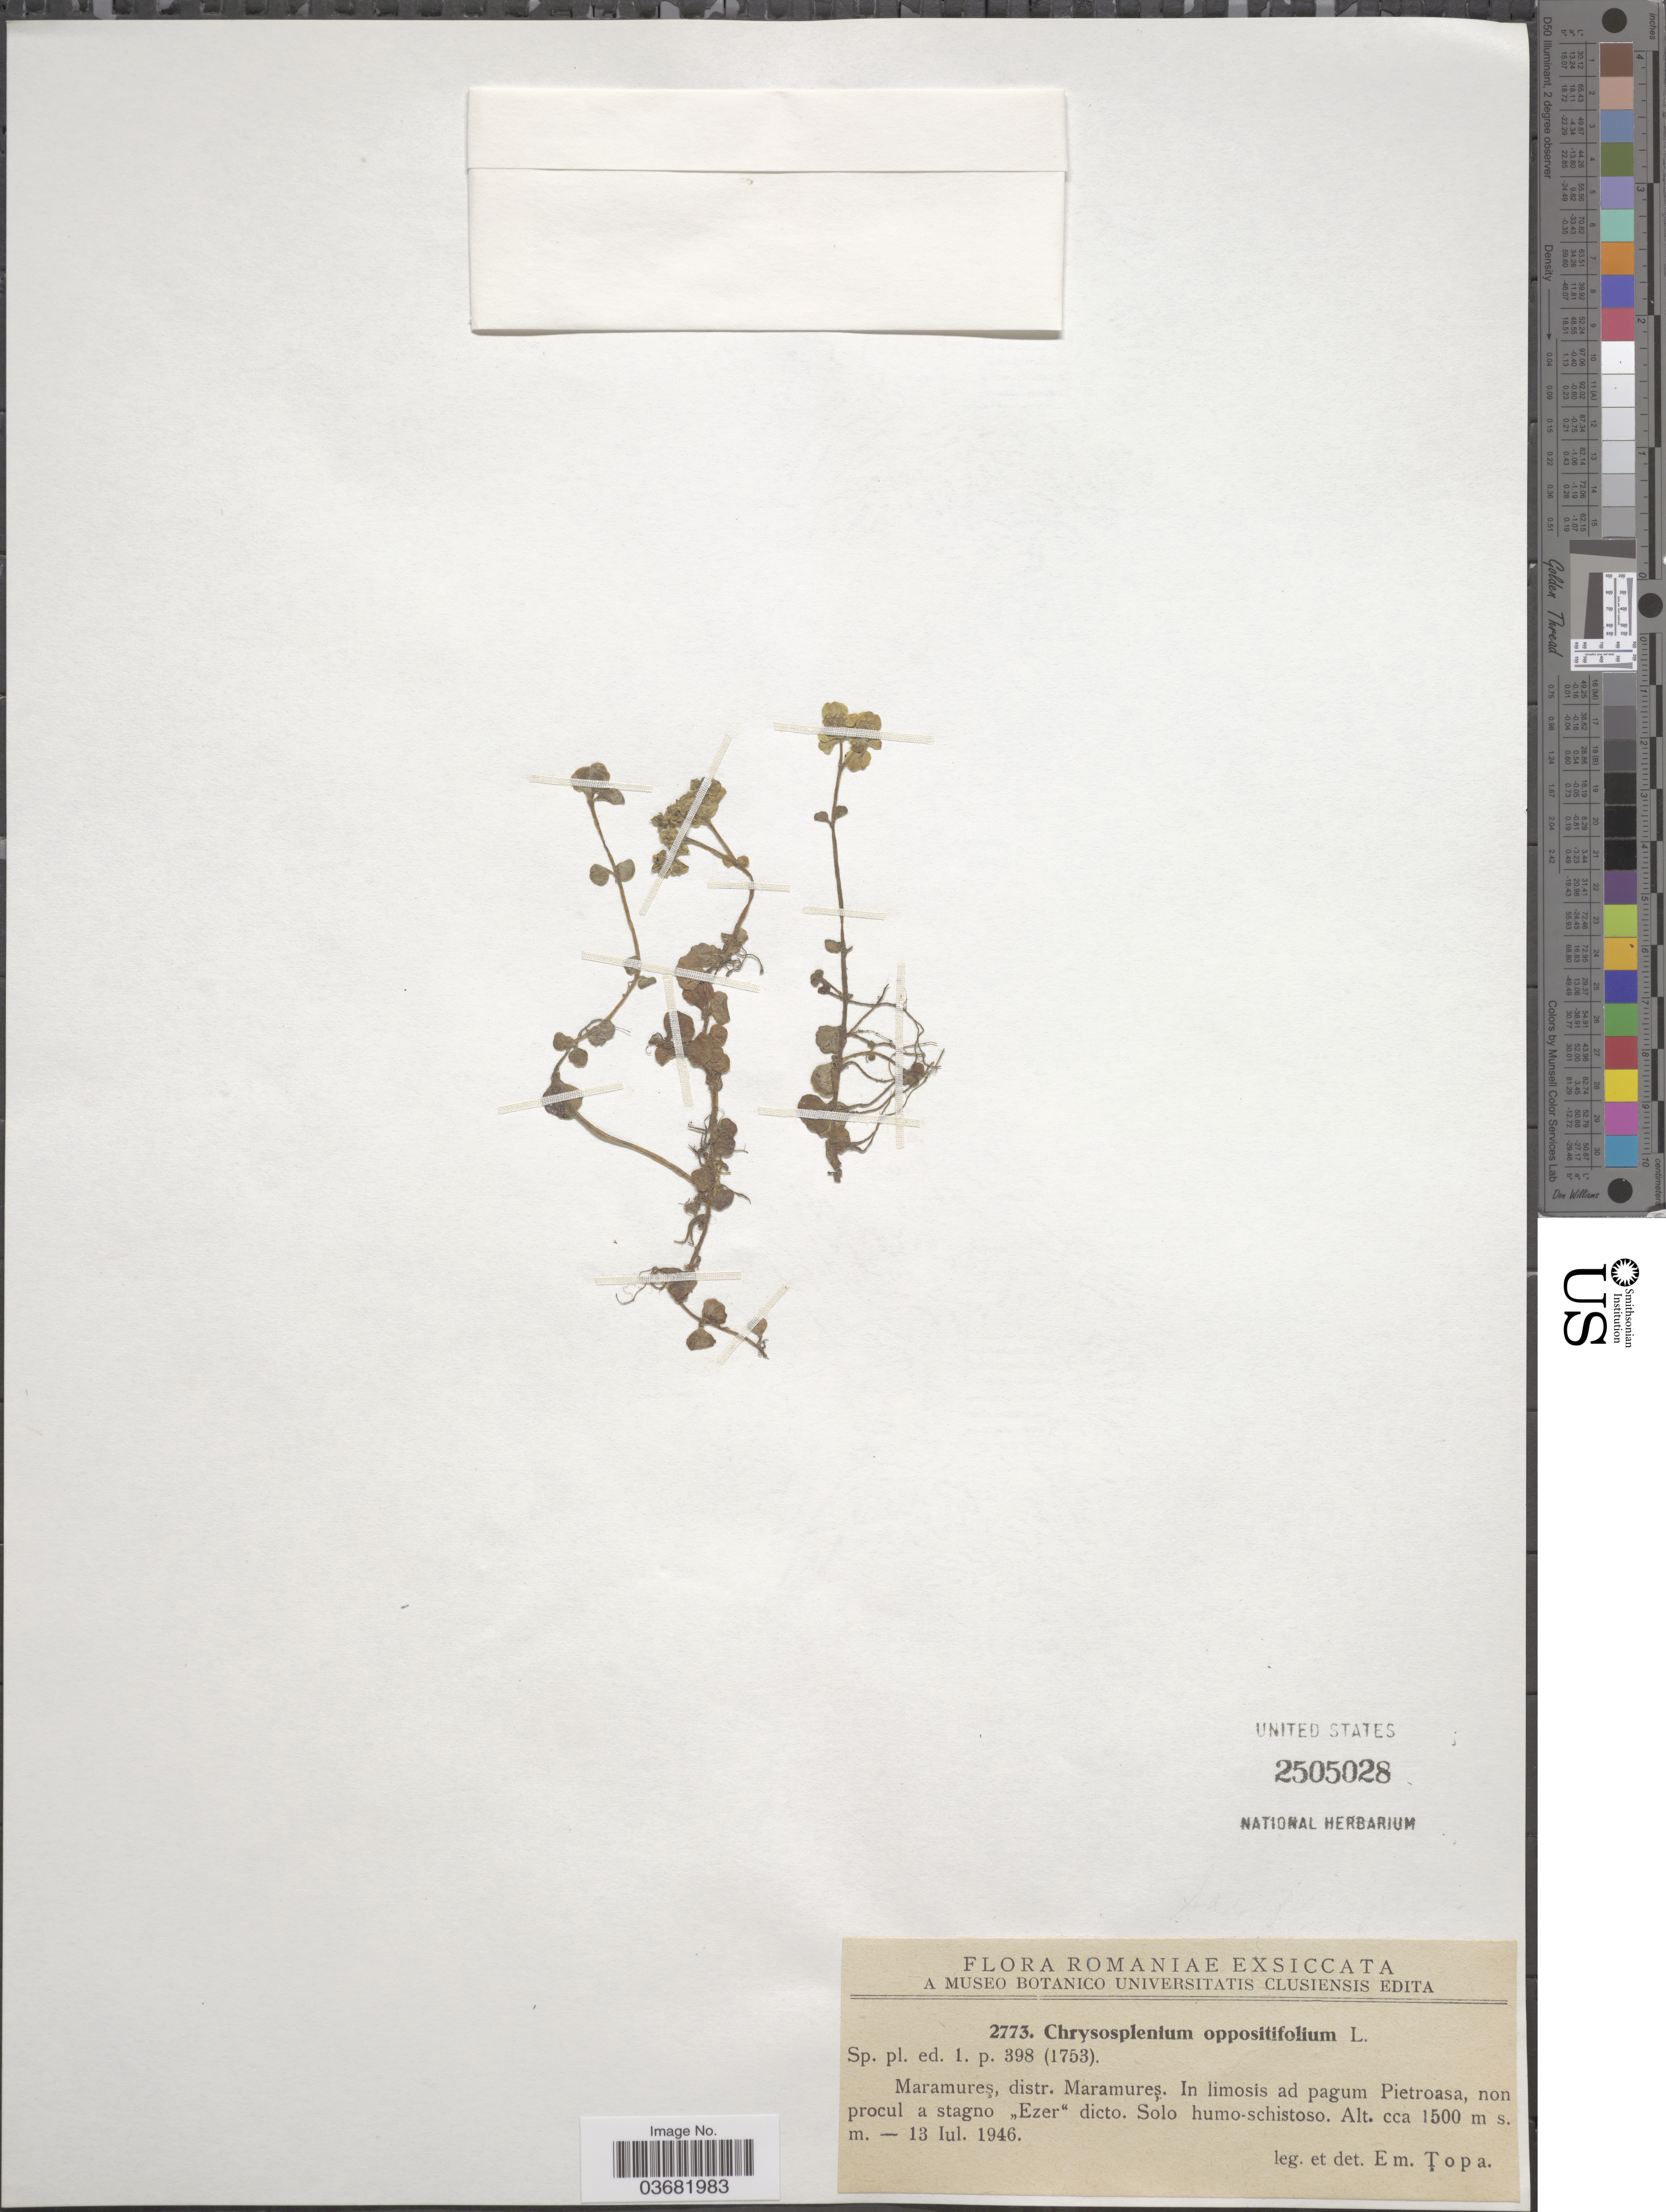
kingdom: Plantae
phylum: Tracheophyta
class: Magnoliopsida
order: Saxifragales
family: Saxifragaceae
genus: Chrysosplenium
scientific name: Chrysosplenium oppositifolium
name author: L.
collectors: E. Topa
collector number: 2773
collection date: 1946-07-13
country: Romania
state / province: Maramures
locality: Maramureş, distr. Maramureş. In limosis ad pagum Pietroasa, non procul a stagno "Ezer" dicto.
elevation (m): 1500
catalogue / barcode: US 2505028